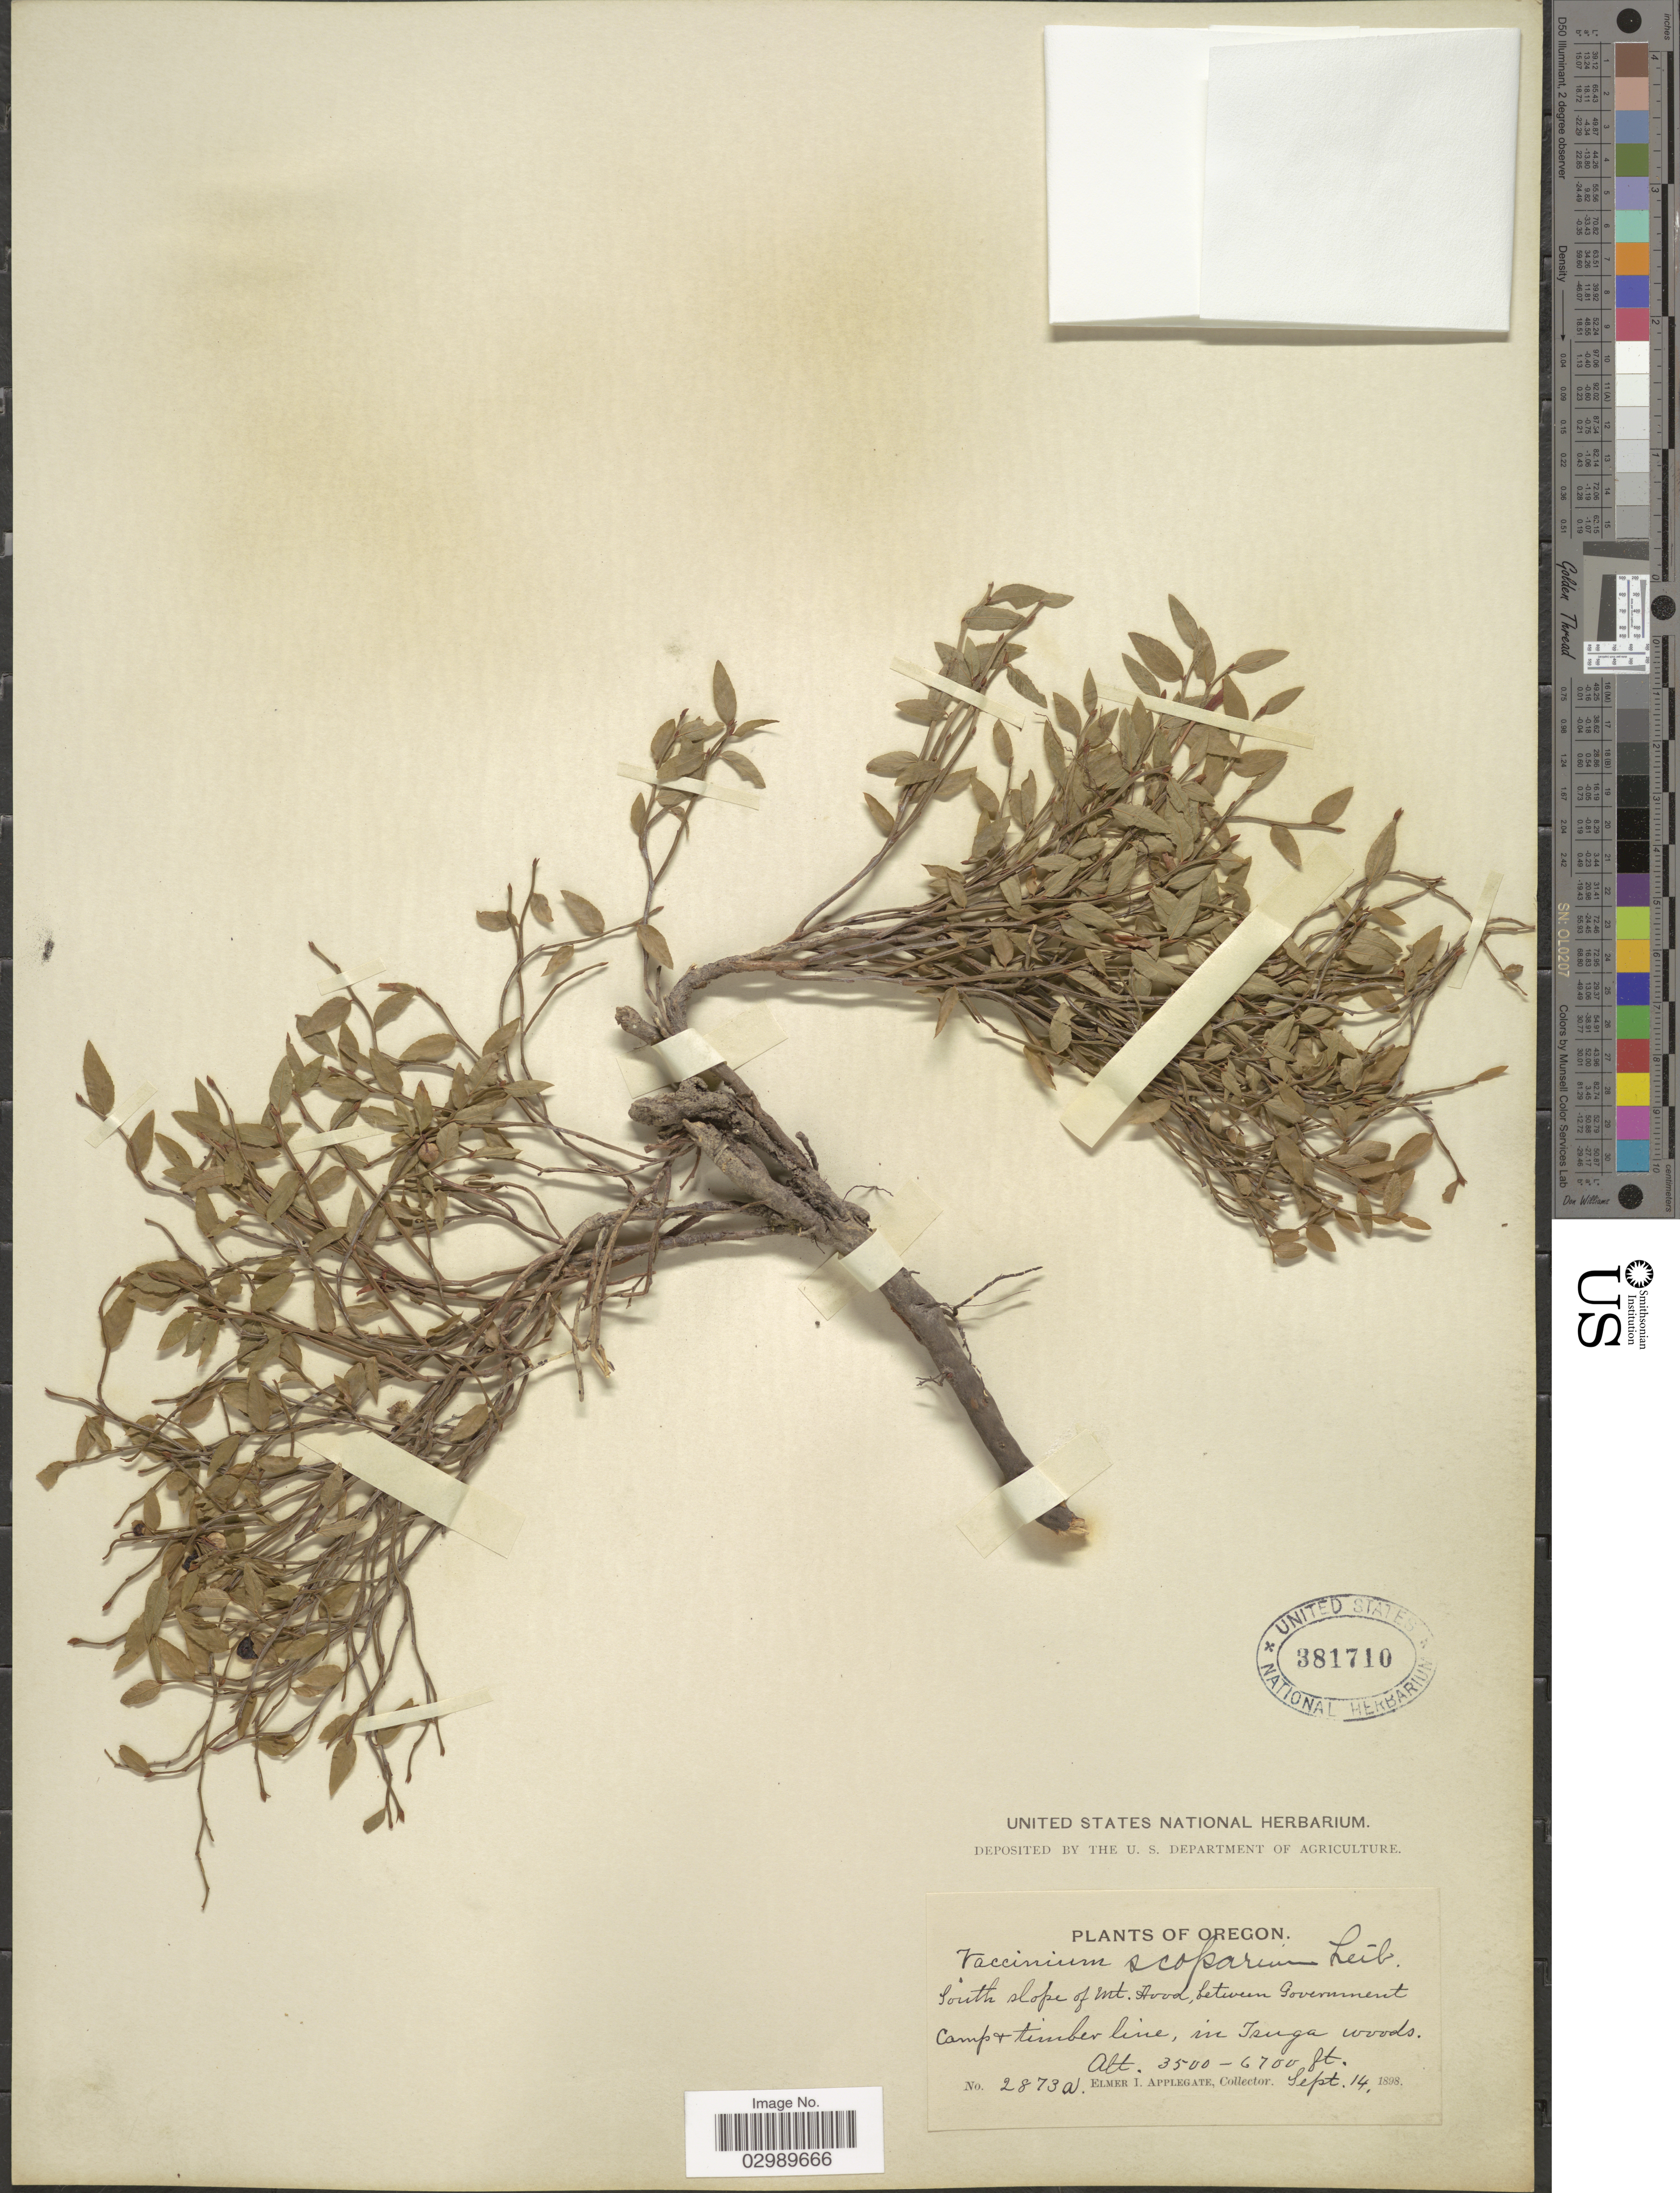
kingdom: Plantae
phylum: Tracheophyta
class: Magnoliopsida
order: Ericales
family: Ericaceae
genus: Vaccinium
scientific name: Vaccinium scoparium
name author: Leiberg ex Coville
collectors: E. I. Applegate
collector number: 2873a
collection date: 1898-09-14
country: United States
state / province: Oregon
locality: South slope of Mt. Hood, between Government Camp & timber line, in Tsuga woods.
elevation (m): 1067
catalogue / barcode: US 381710